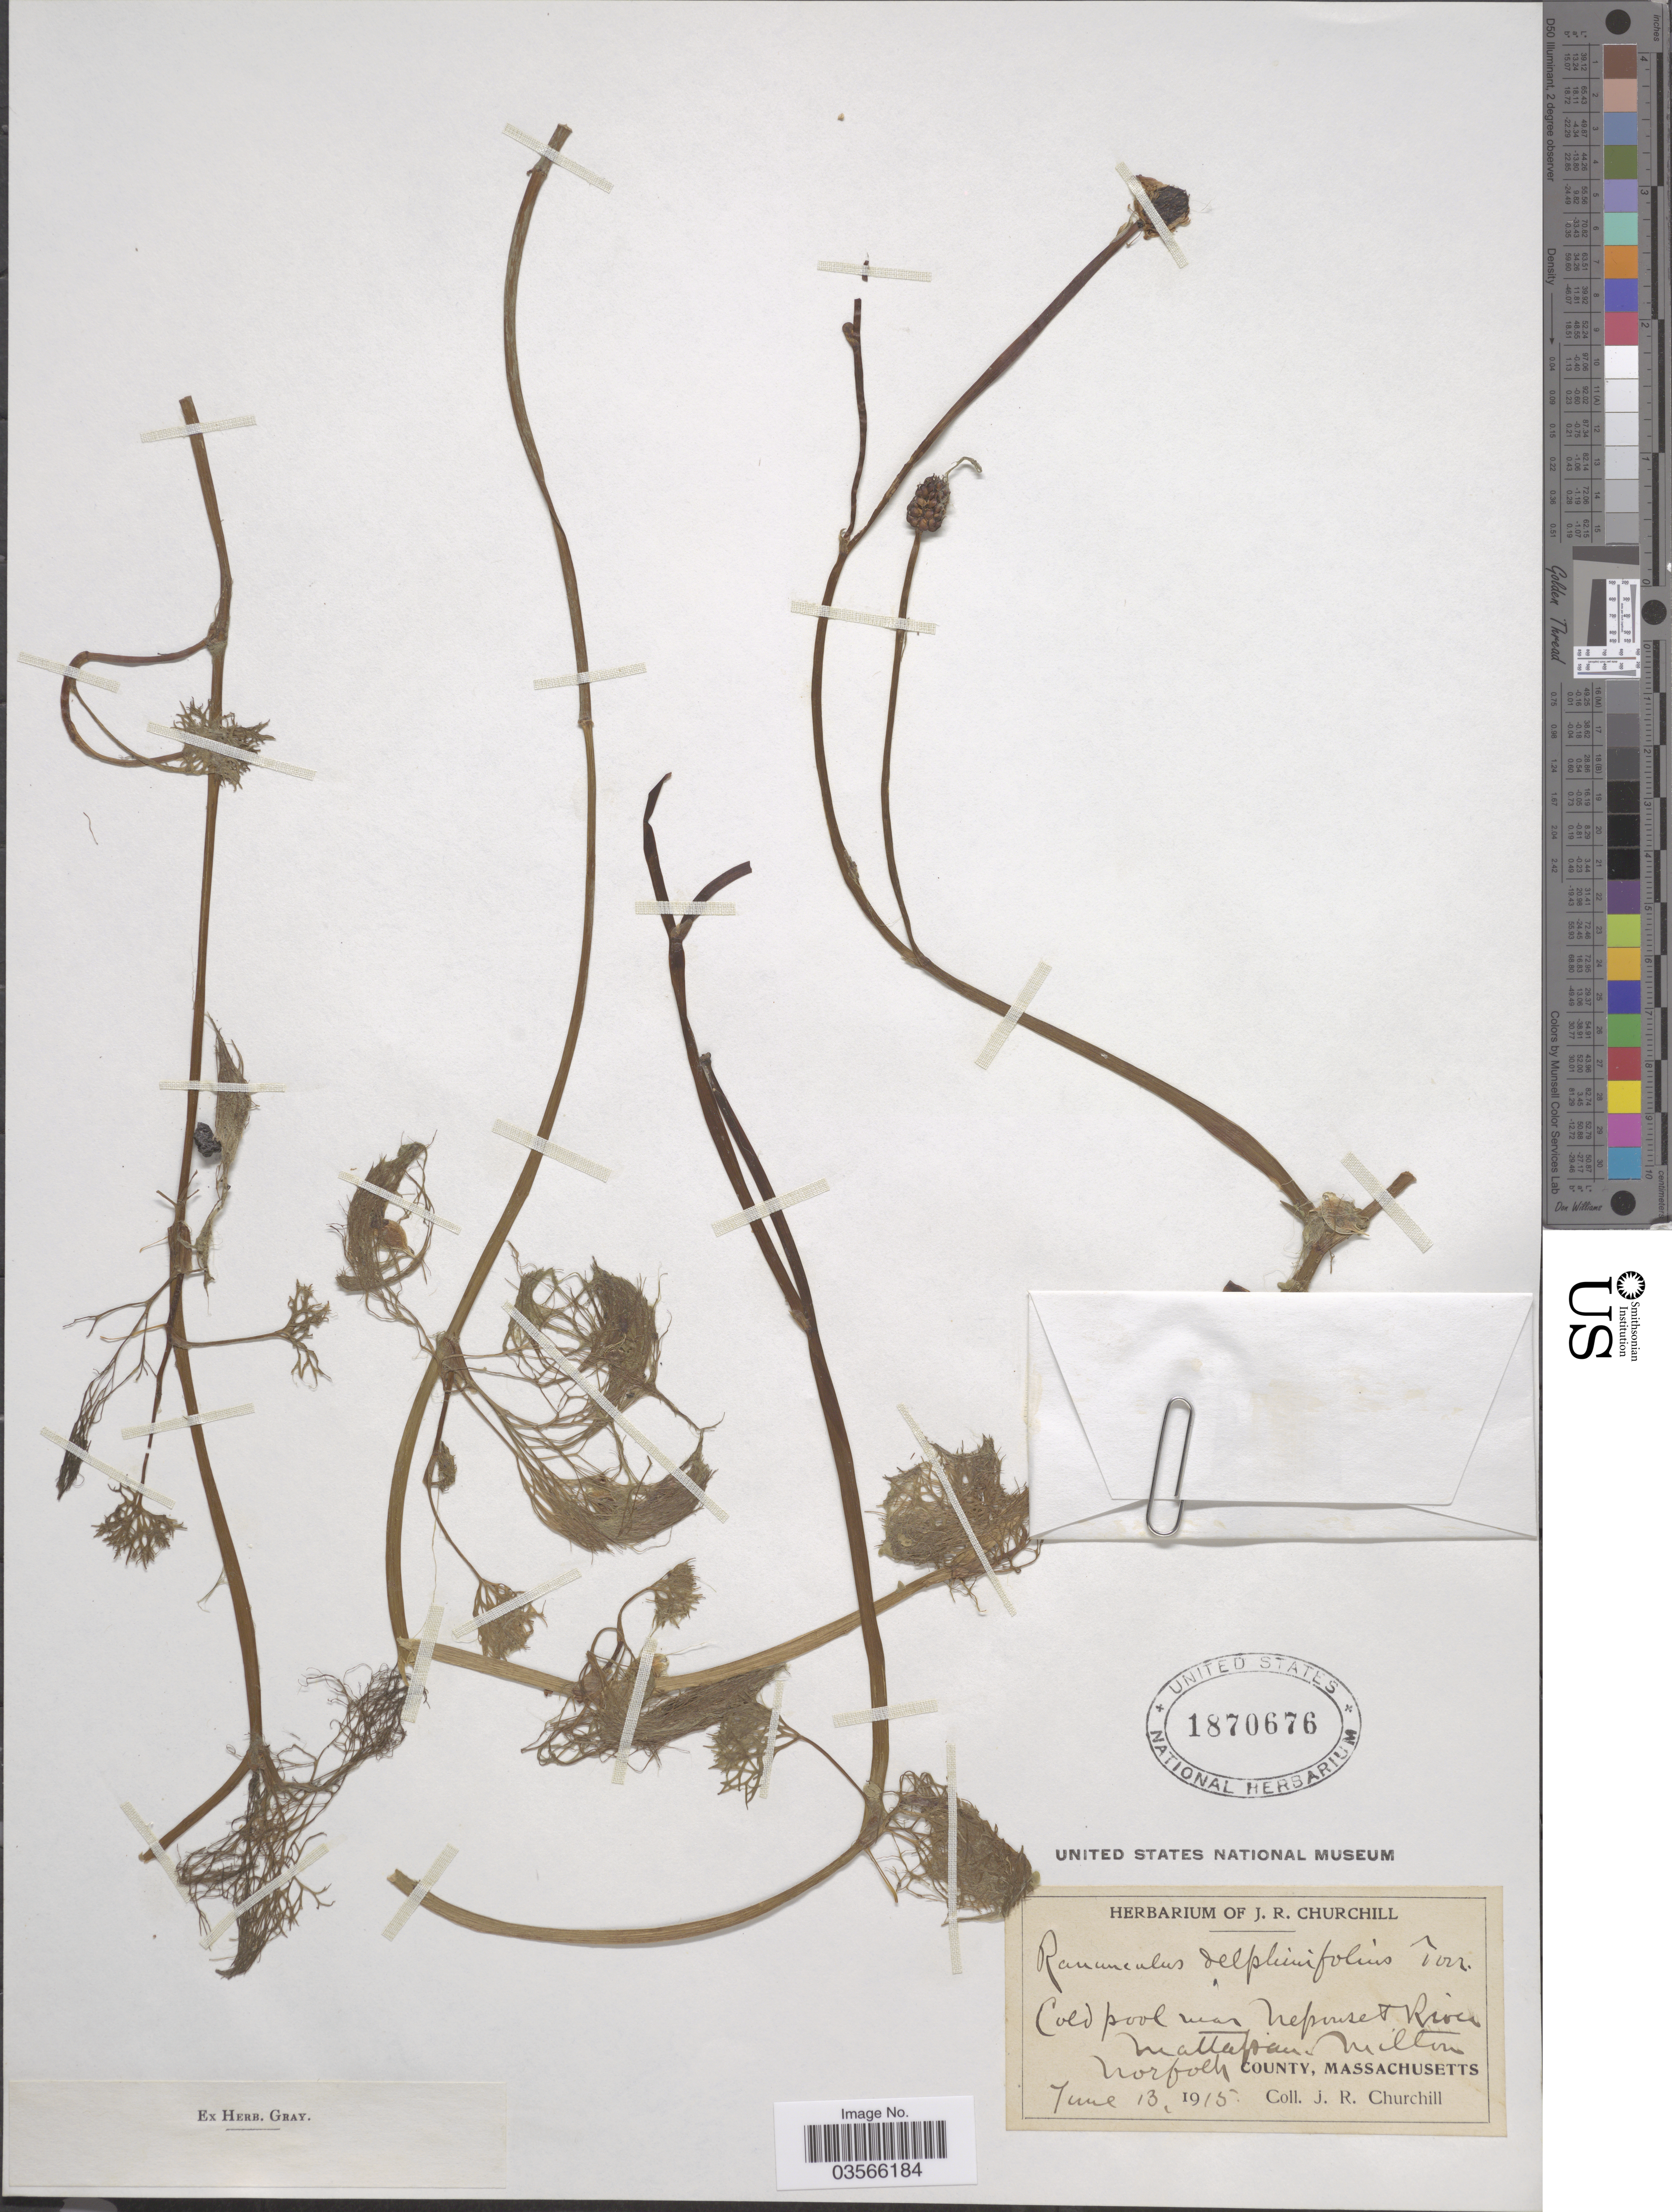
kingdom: Plantae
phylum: Tracheophyta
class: Magnoliopsida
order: Ranunculales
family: Ranunculaceae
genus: Ranunculus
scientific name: Ranunculus flabellaris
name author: Raf.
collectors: J. Churchill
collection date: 1915-06-13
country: United States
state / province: Massachusetts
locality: Cold pool near Neponset River Mattapan, Milton, Norfolk County.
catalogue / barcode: US 1870676